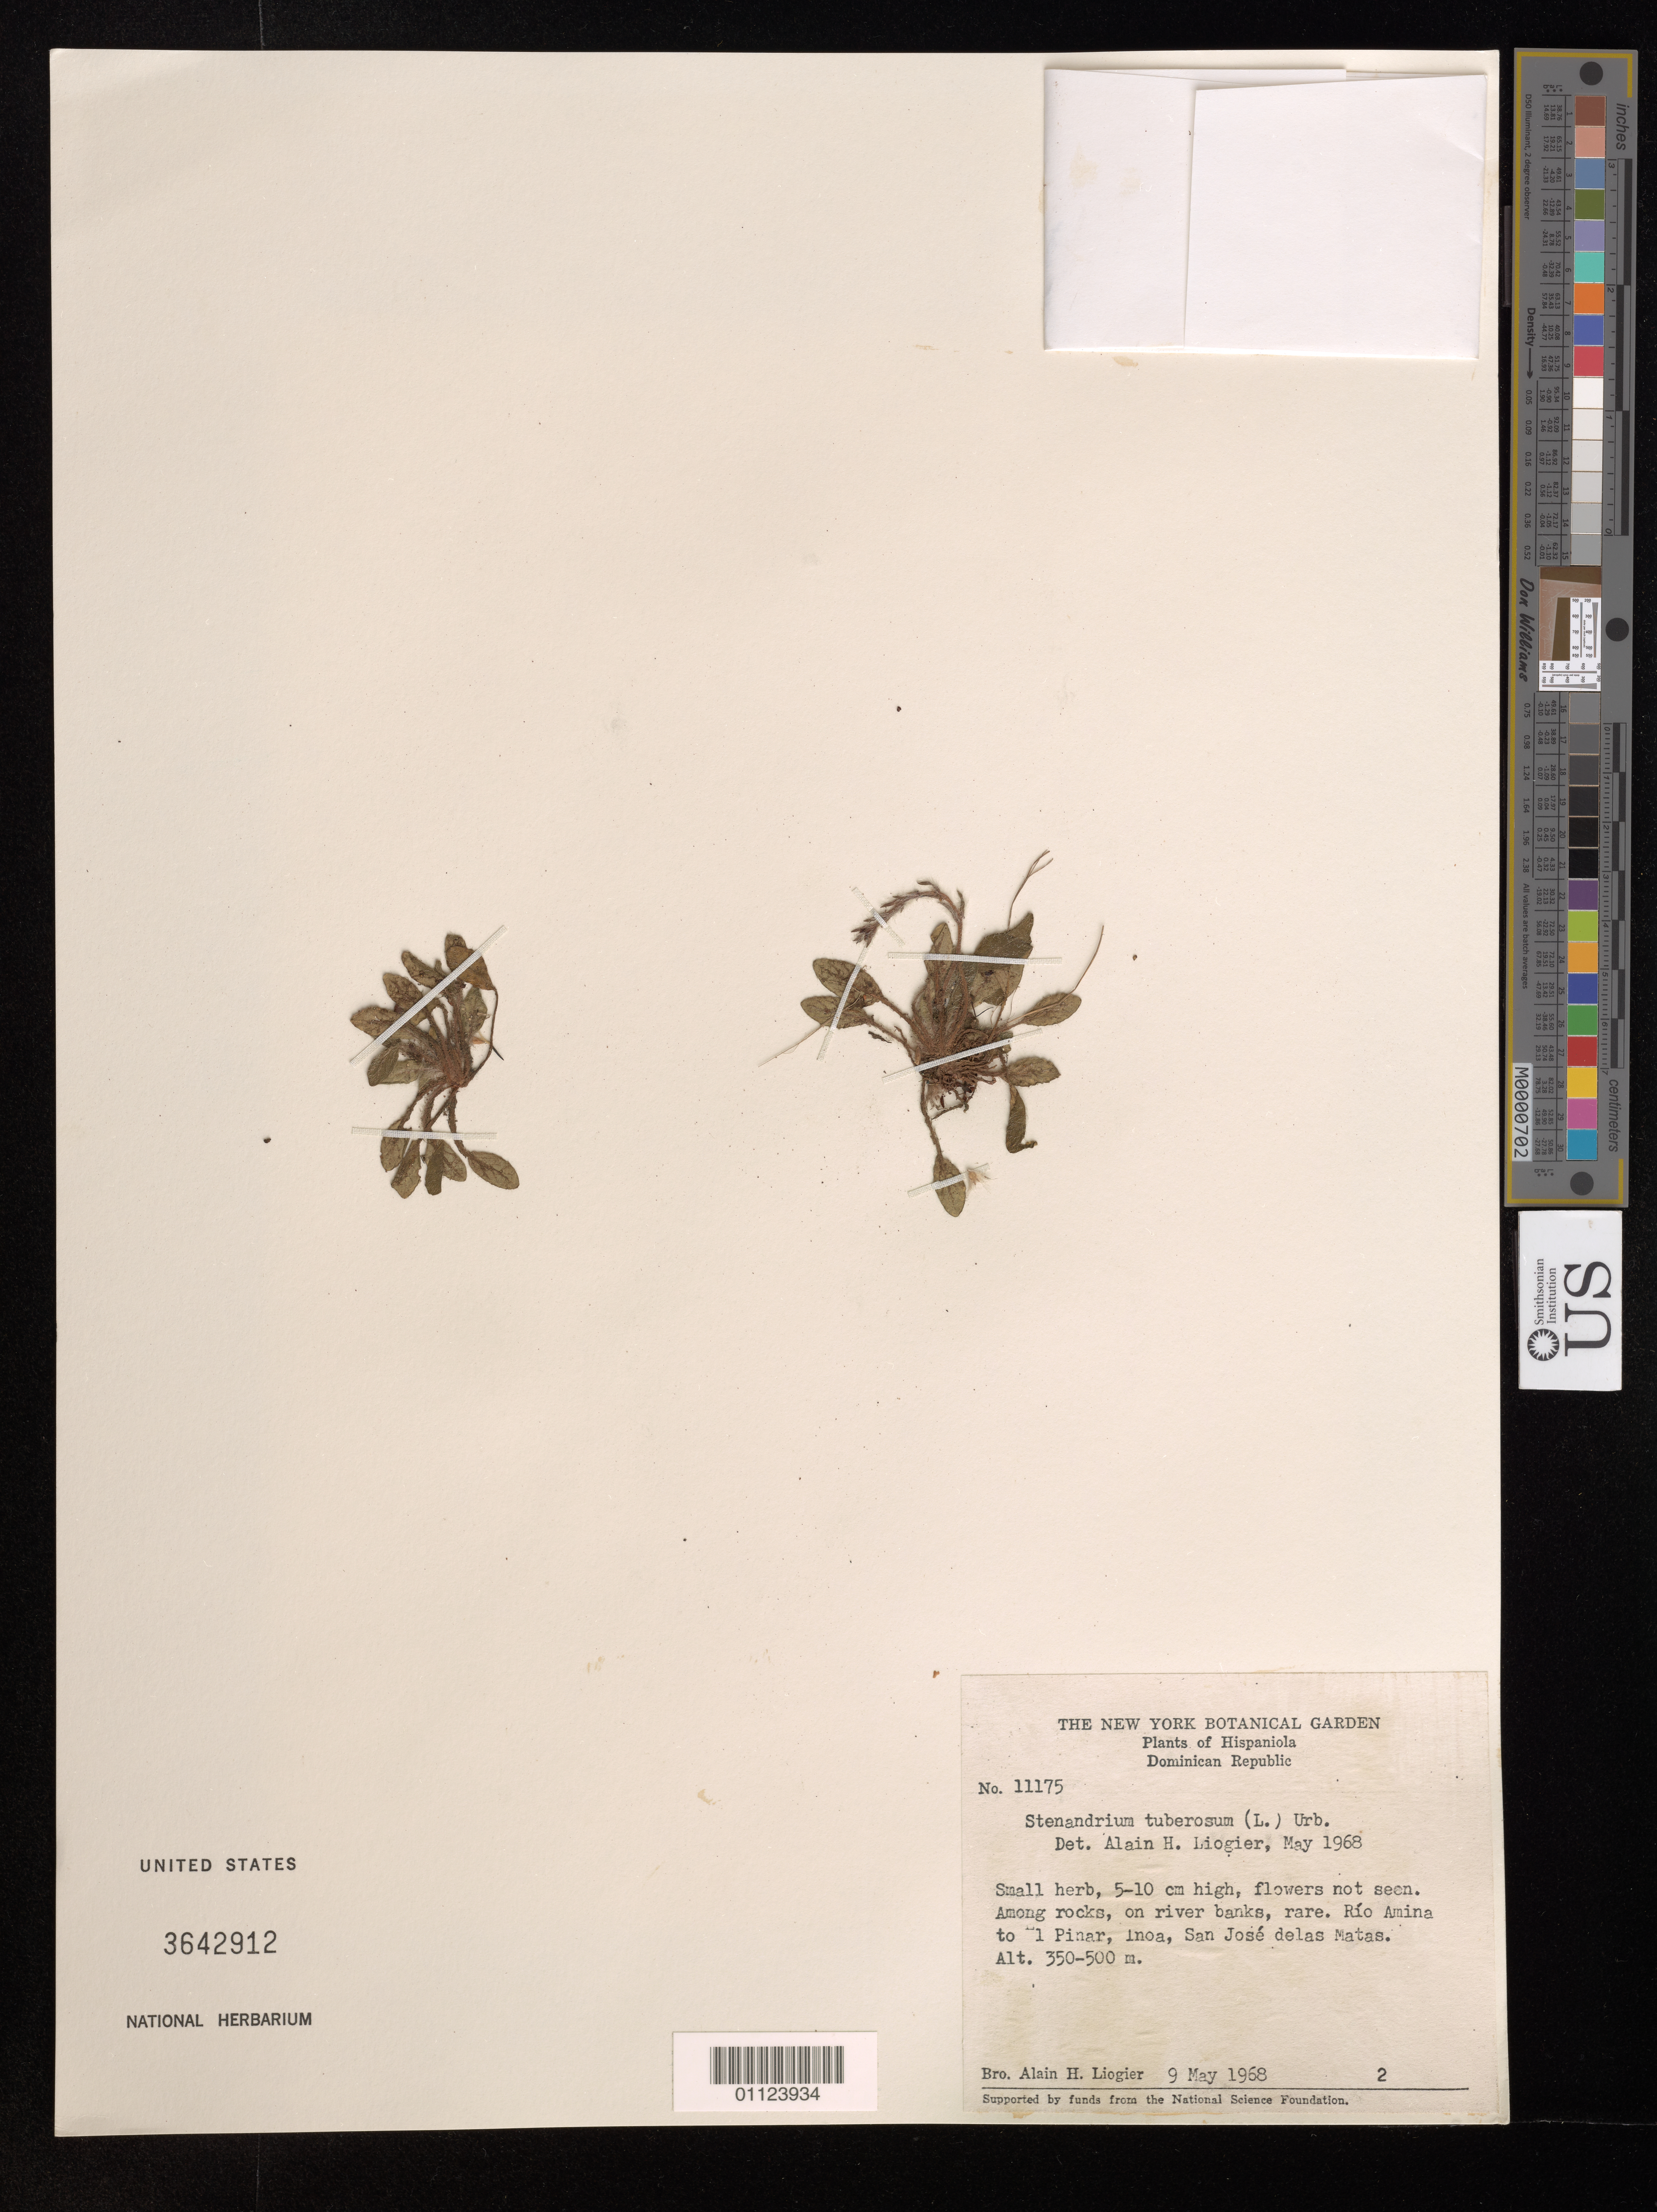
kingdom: Plantae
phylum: Tracheophyta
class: Magnoliopsida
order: Lamiales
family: Acanthaceae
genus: Stenandrium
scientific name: Stenandrium tuberosum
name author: (L.) Urb.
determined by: Liogier, Alain H.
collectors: A. H. Liogier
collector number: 11175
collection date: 1968-05-09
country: Dominican Republic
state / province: Santiago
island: Hispaniola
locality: Río Amina to El Pinar, Inoa, San José de las Matas.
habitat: Among rocks, on riverbanks. Rare.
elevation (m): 350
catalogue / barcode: US 3642912